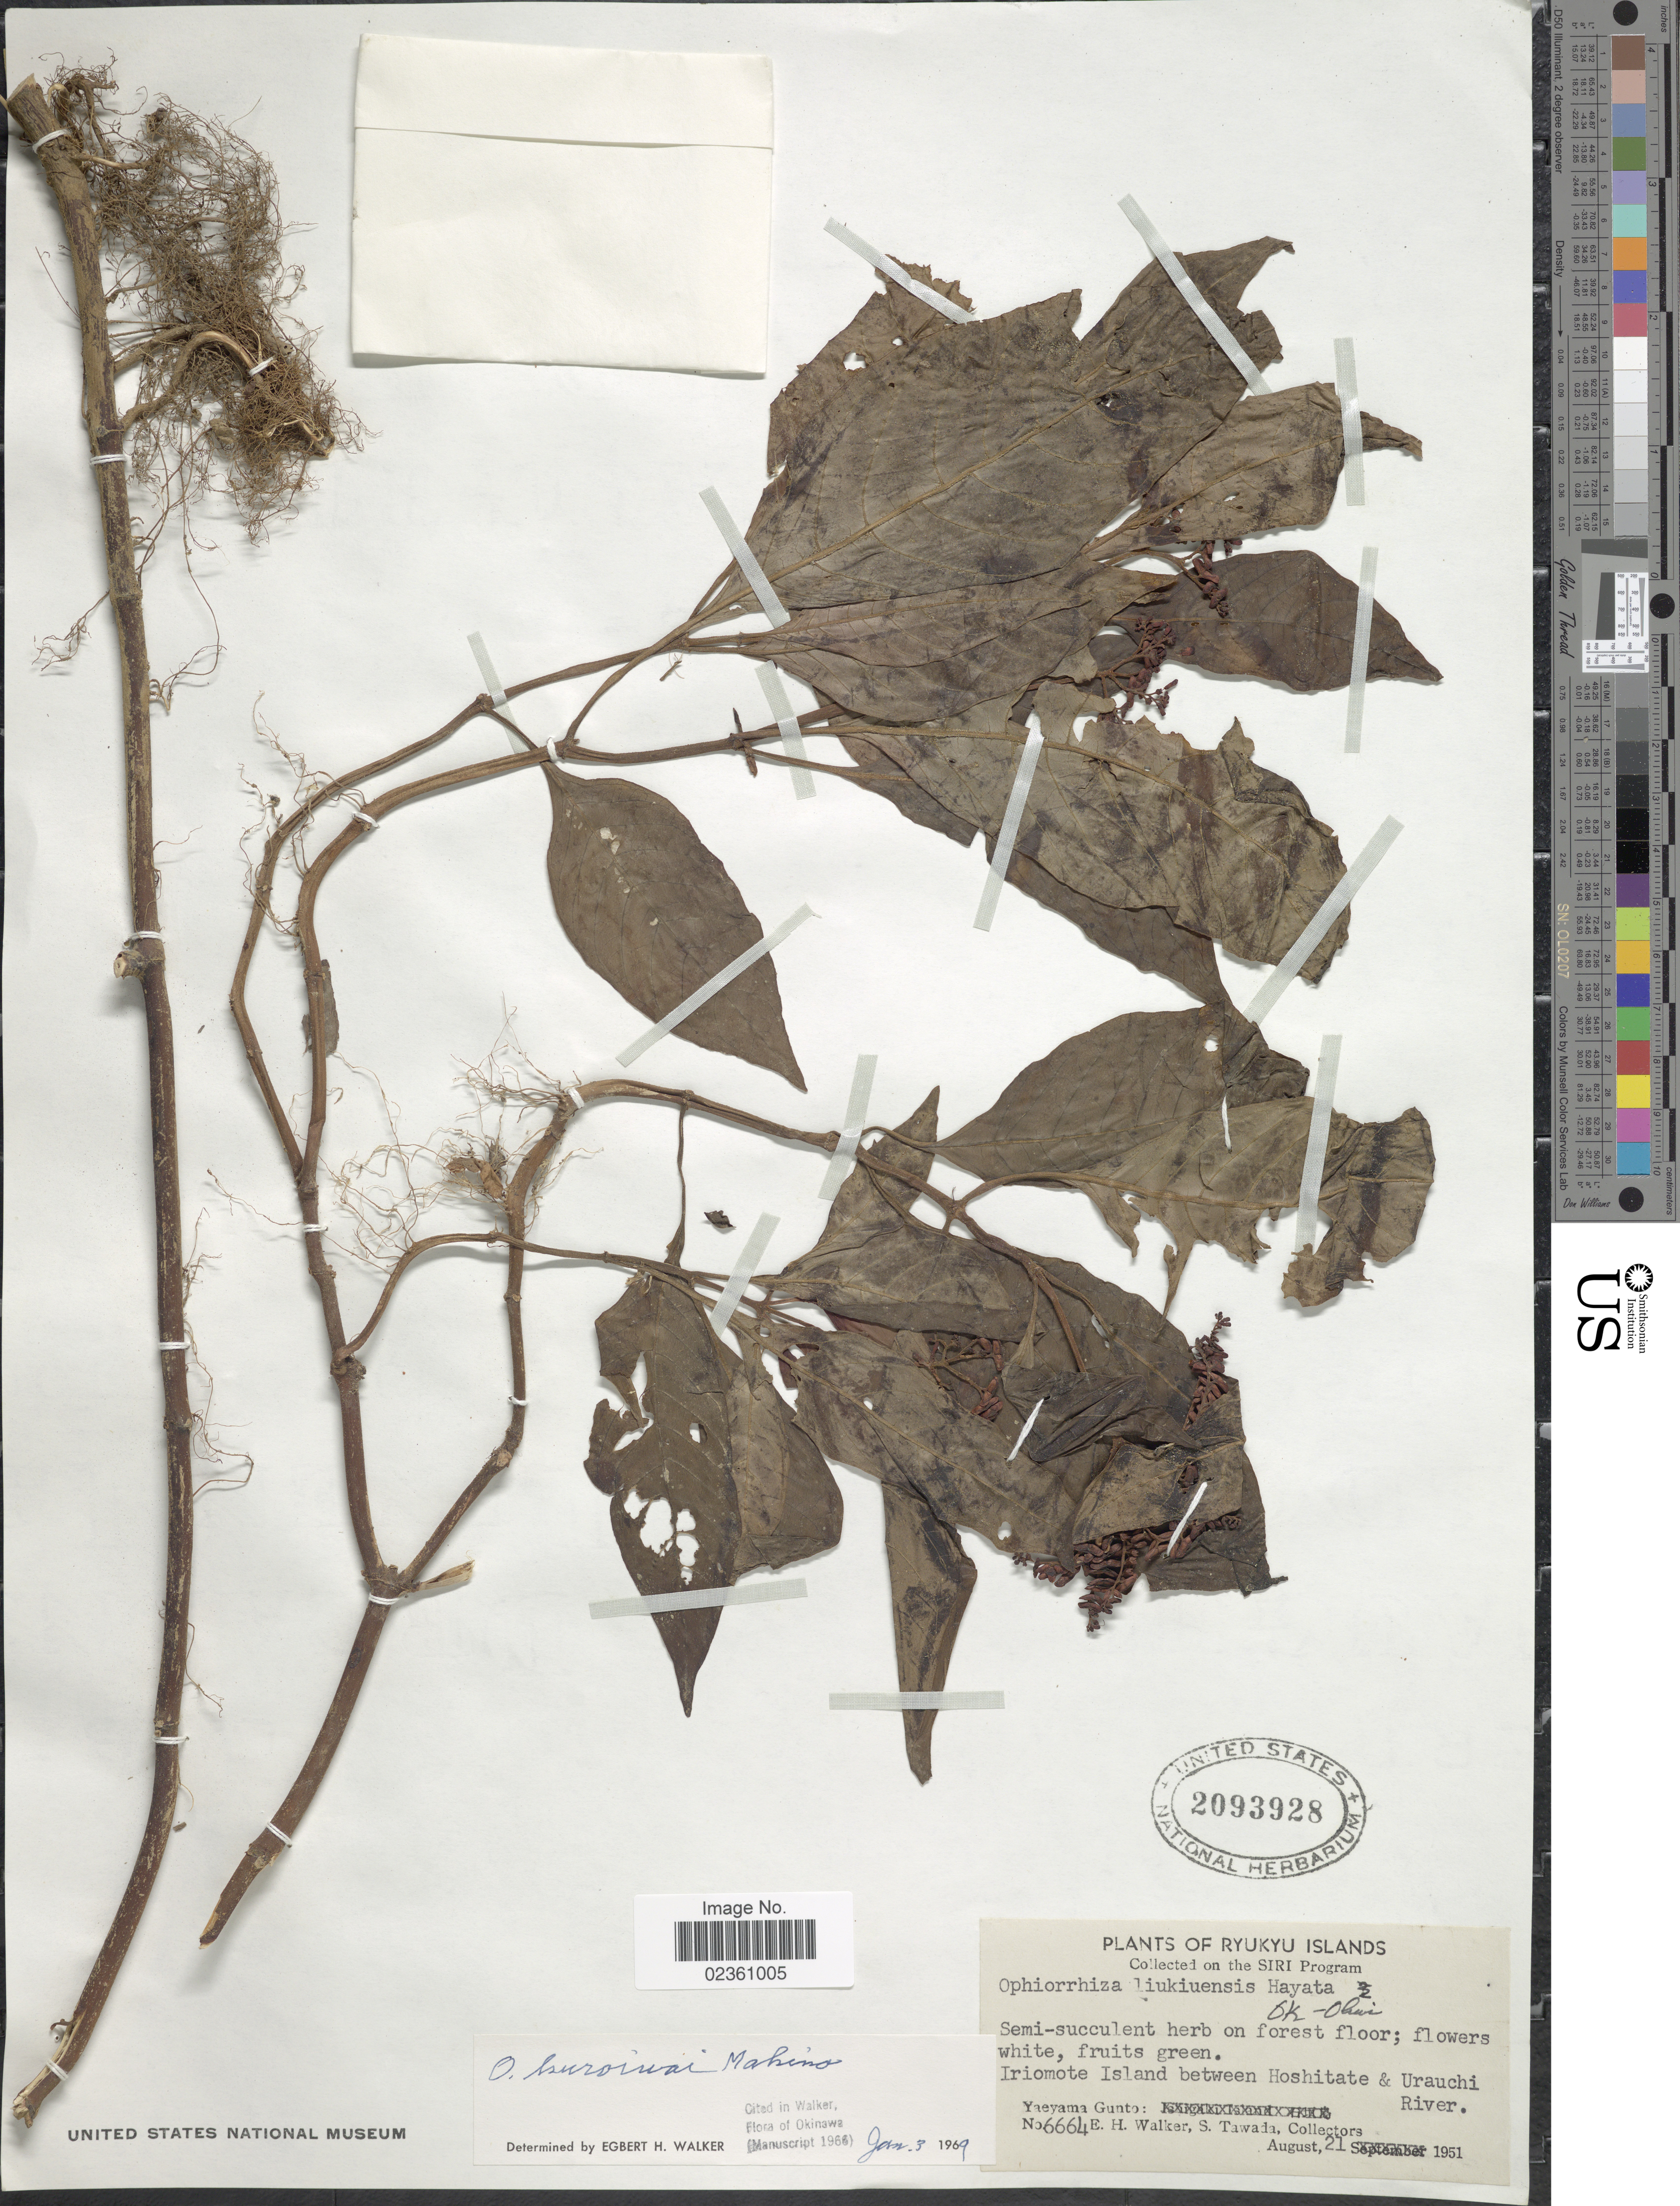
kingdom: Plantae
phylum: Tracheophyta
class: Magnoliopsida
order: Gentianales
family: Rubiaceae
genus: Ophiorrhiza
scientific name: Ophiorrhiza kuroiwai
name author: Makino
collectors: E. H. Walker & S. Tawada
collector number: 6664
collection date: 1951-08-21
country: Japan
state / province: Okinawa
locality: Ryukyu Islands, Iriomote Island between Hoshitate & Urauchi River, Yaeyama Gunto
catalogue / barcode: US 2093928